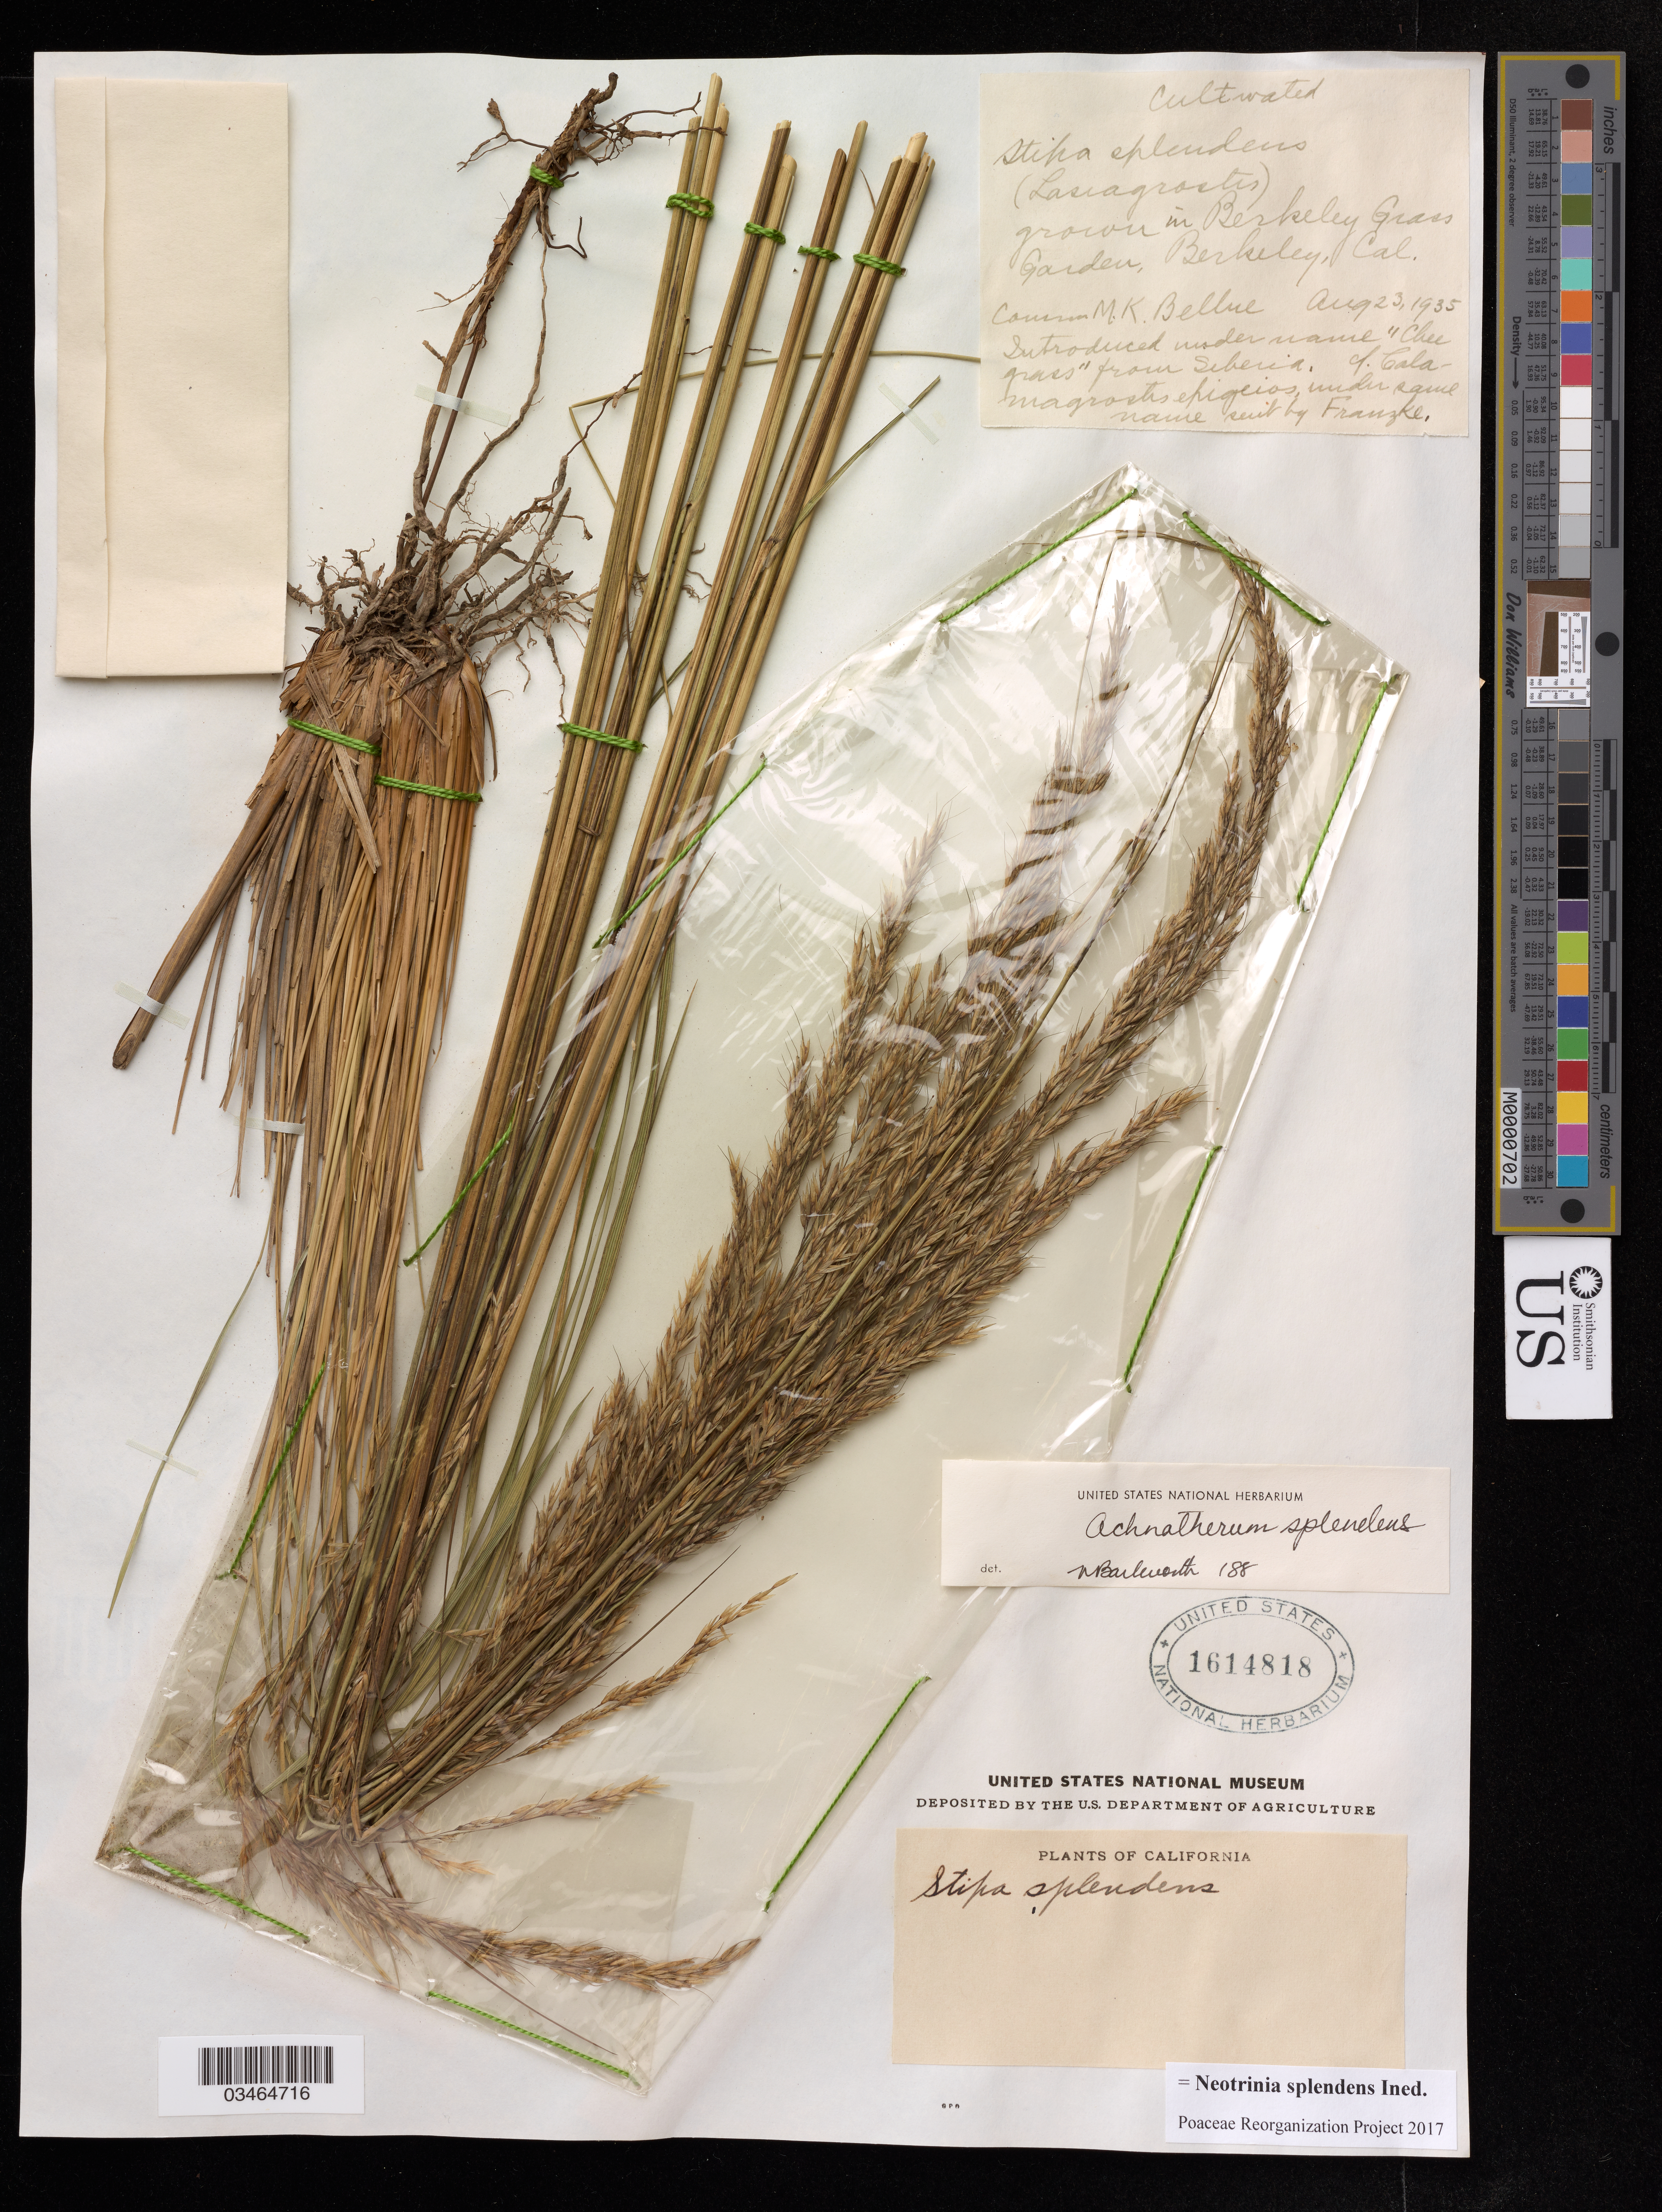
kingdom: Plantae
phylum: Tracheophyta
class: Liliopsida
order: Poales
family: Poaceae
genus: Neotrinia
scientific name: Neotrinia splendens (Trin.) M. Nobis, P.D. Gudkova & A. Nowak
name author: (Trin.)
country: United States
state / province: California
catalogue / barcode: US 1614818